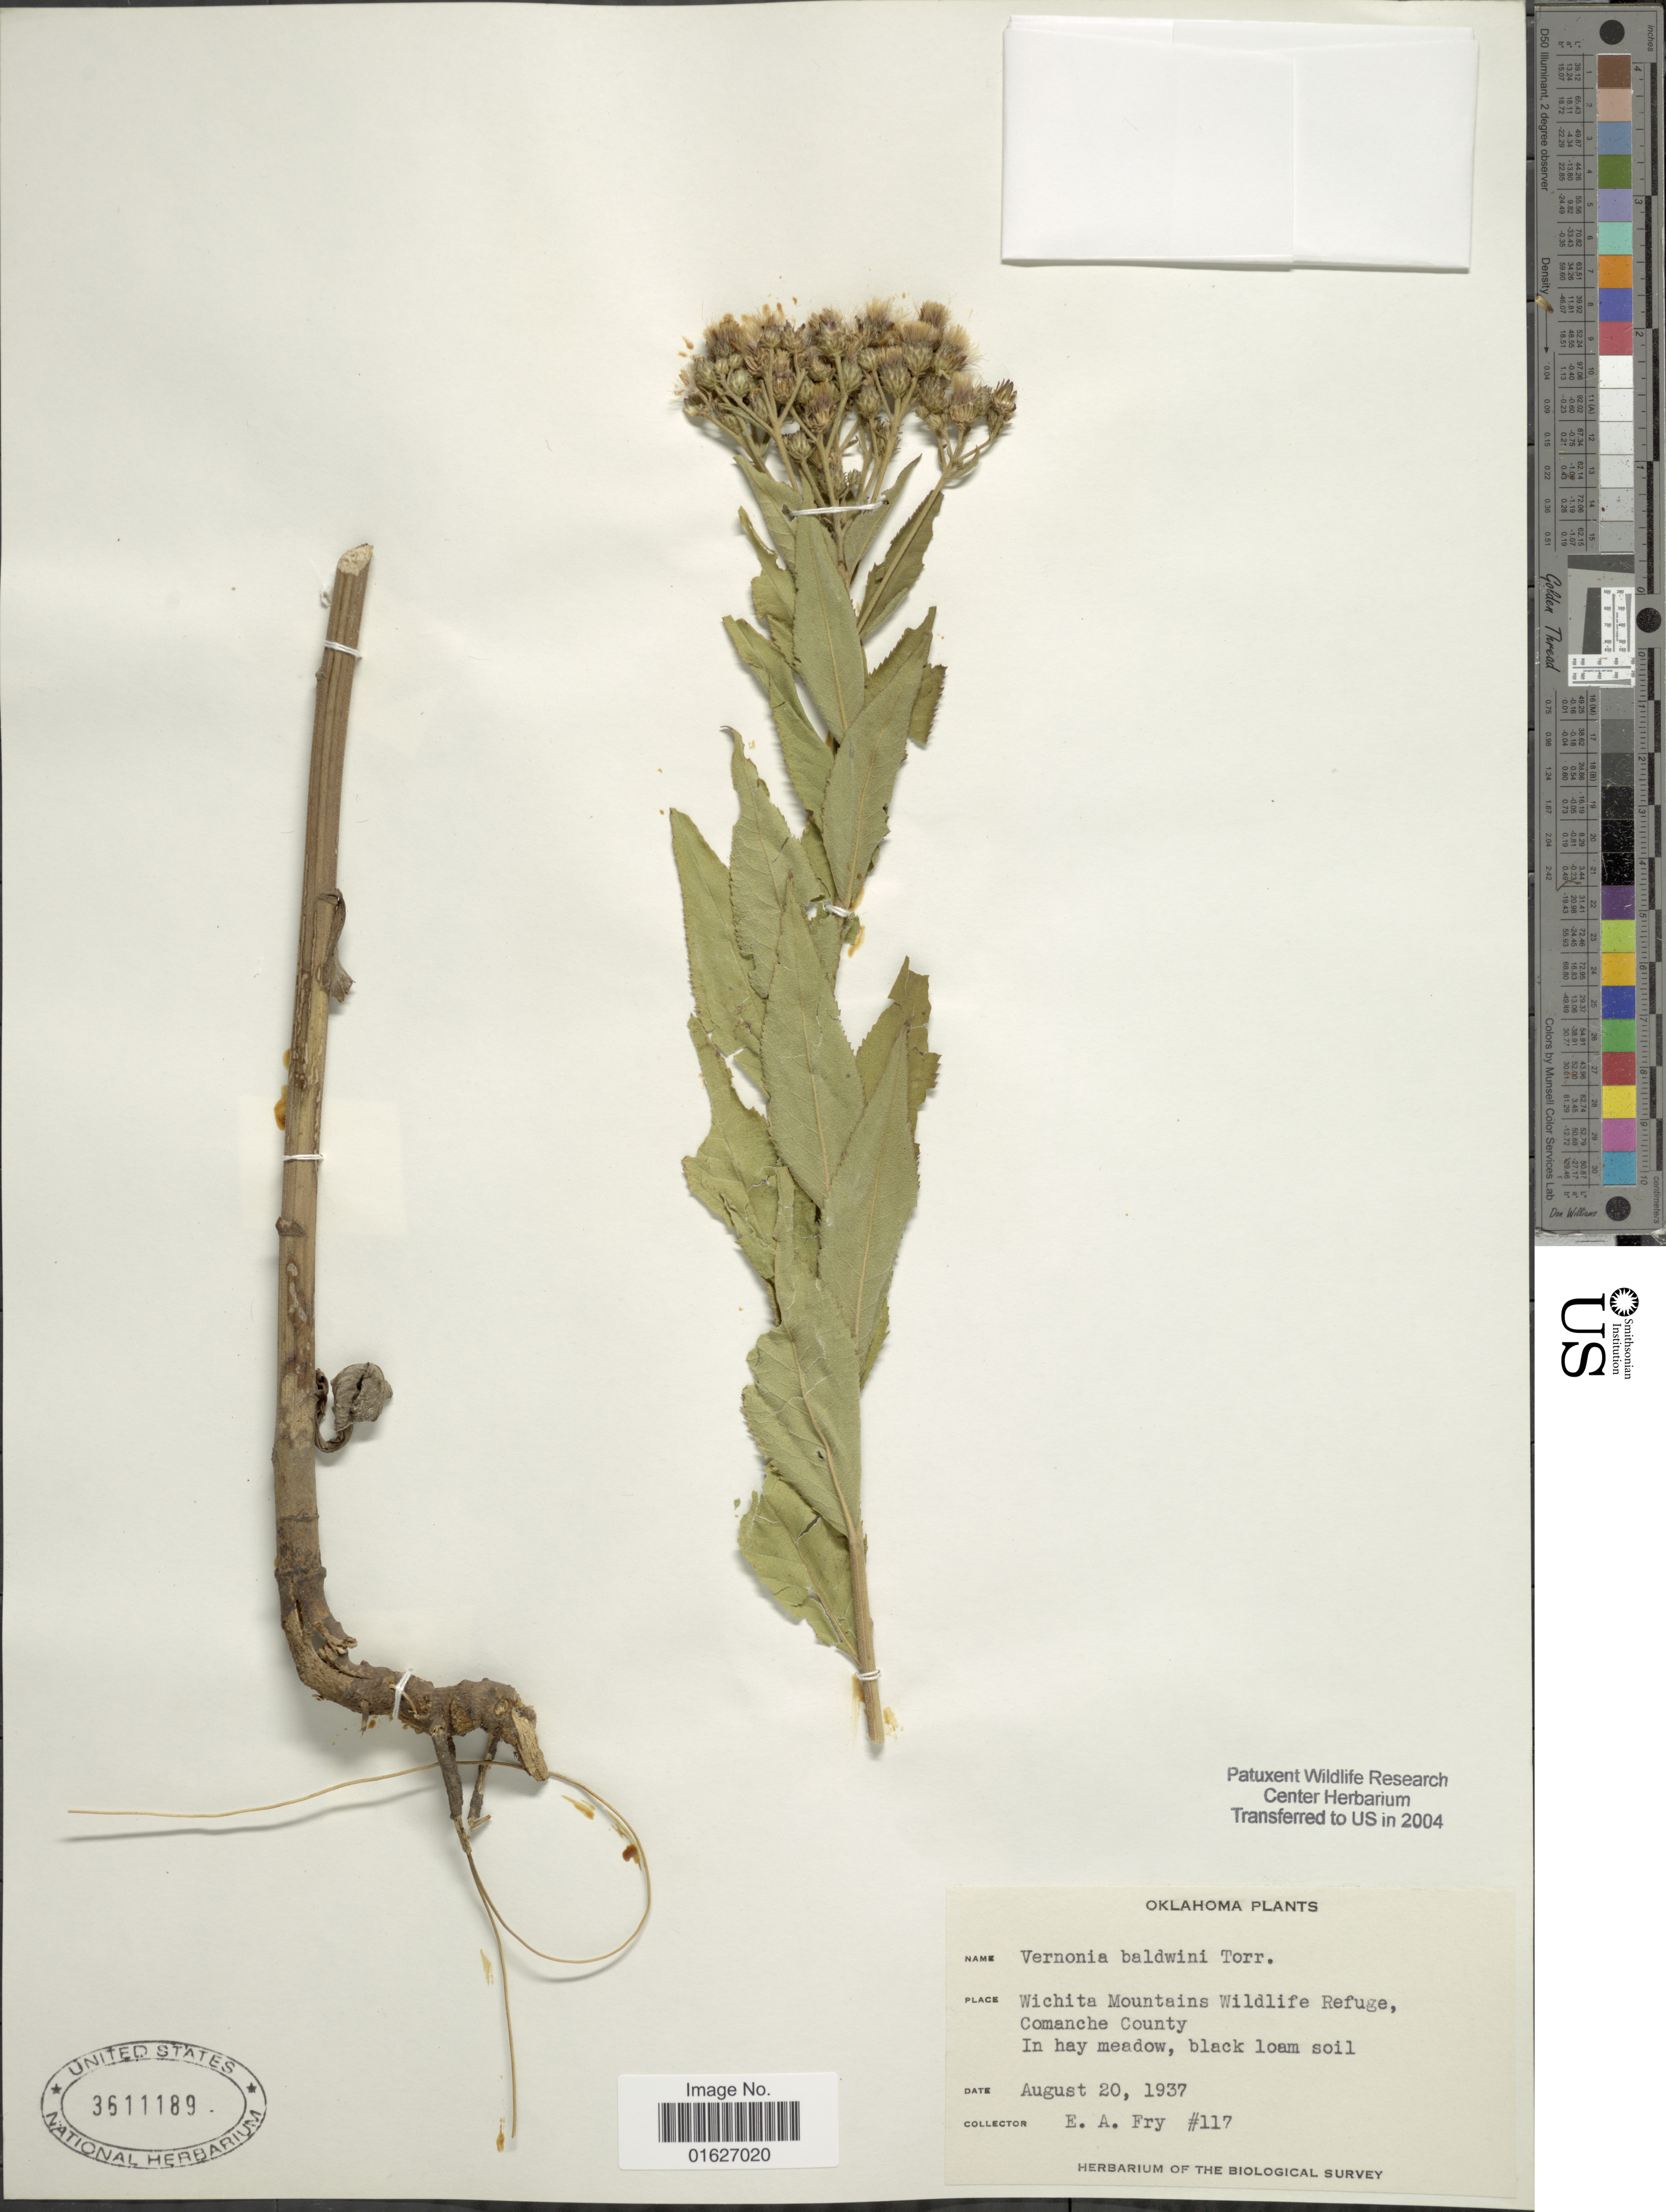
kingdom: Plantae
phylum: Tracheophyta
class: Magnoliopsida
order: Asterales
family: Asteraceae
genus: Vernonia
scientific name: Vernonia baldwinii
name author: Torr.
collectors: E. Fry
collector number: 117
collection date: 1937-08-20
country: United States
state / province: Oklahoma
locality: Wichita Mountains Wildlife Refuge, Comanche County.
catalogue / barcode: US 3611189